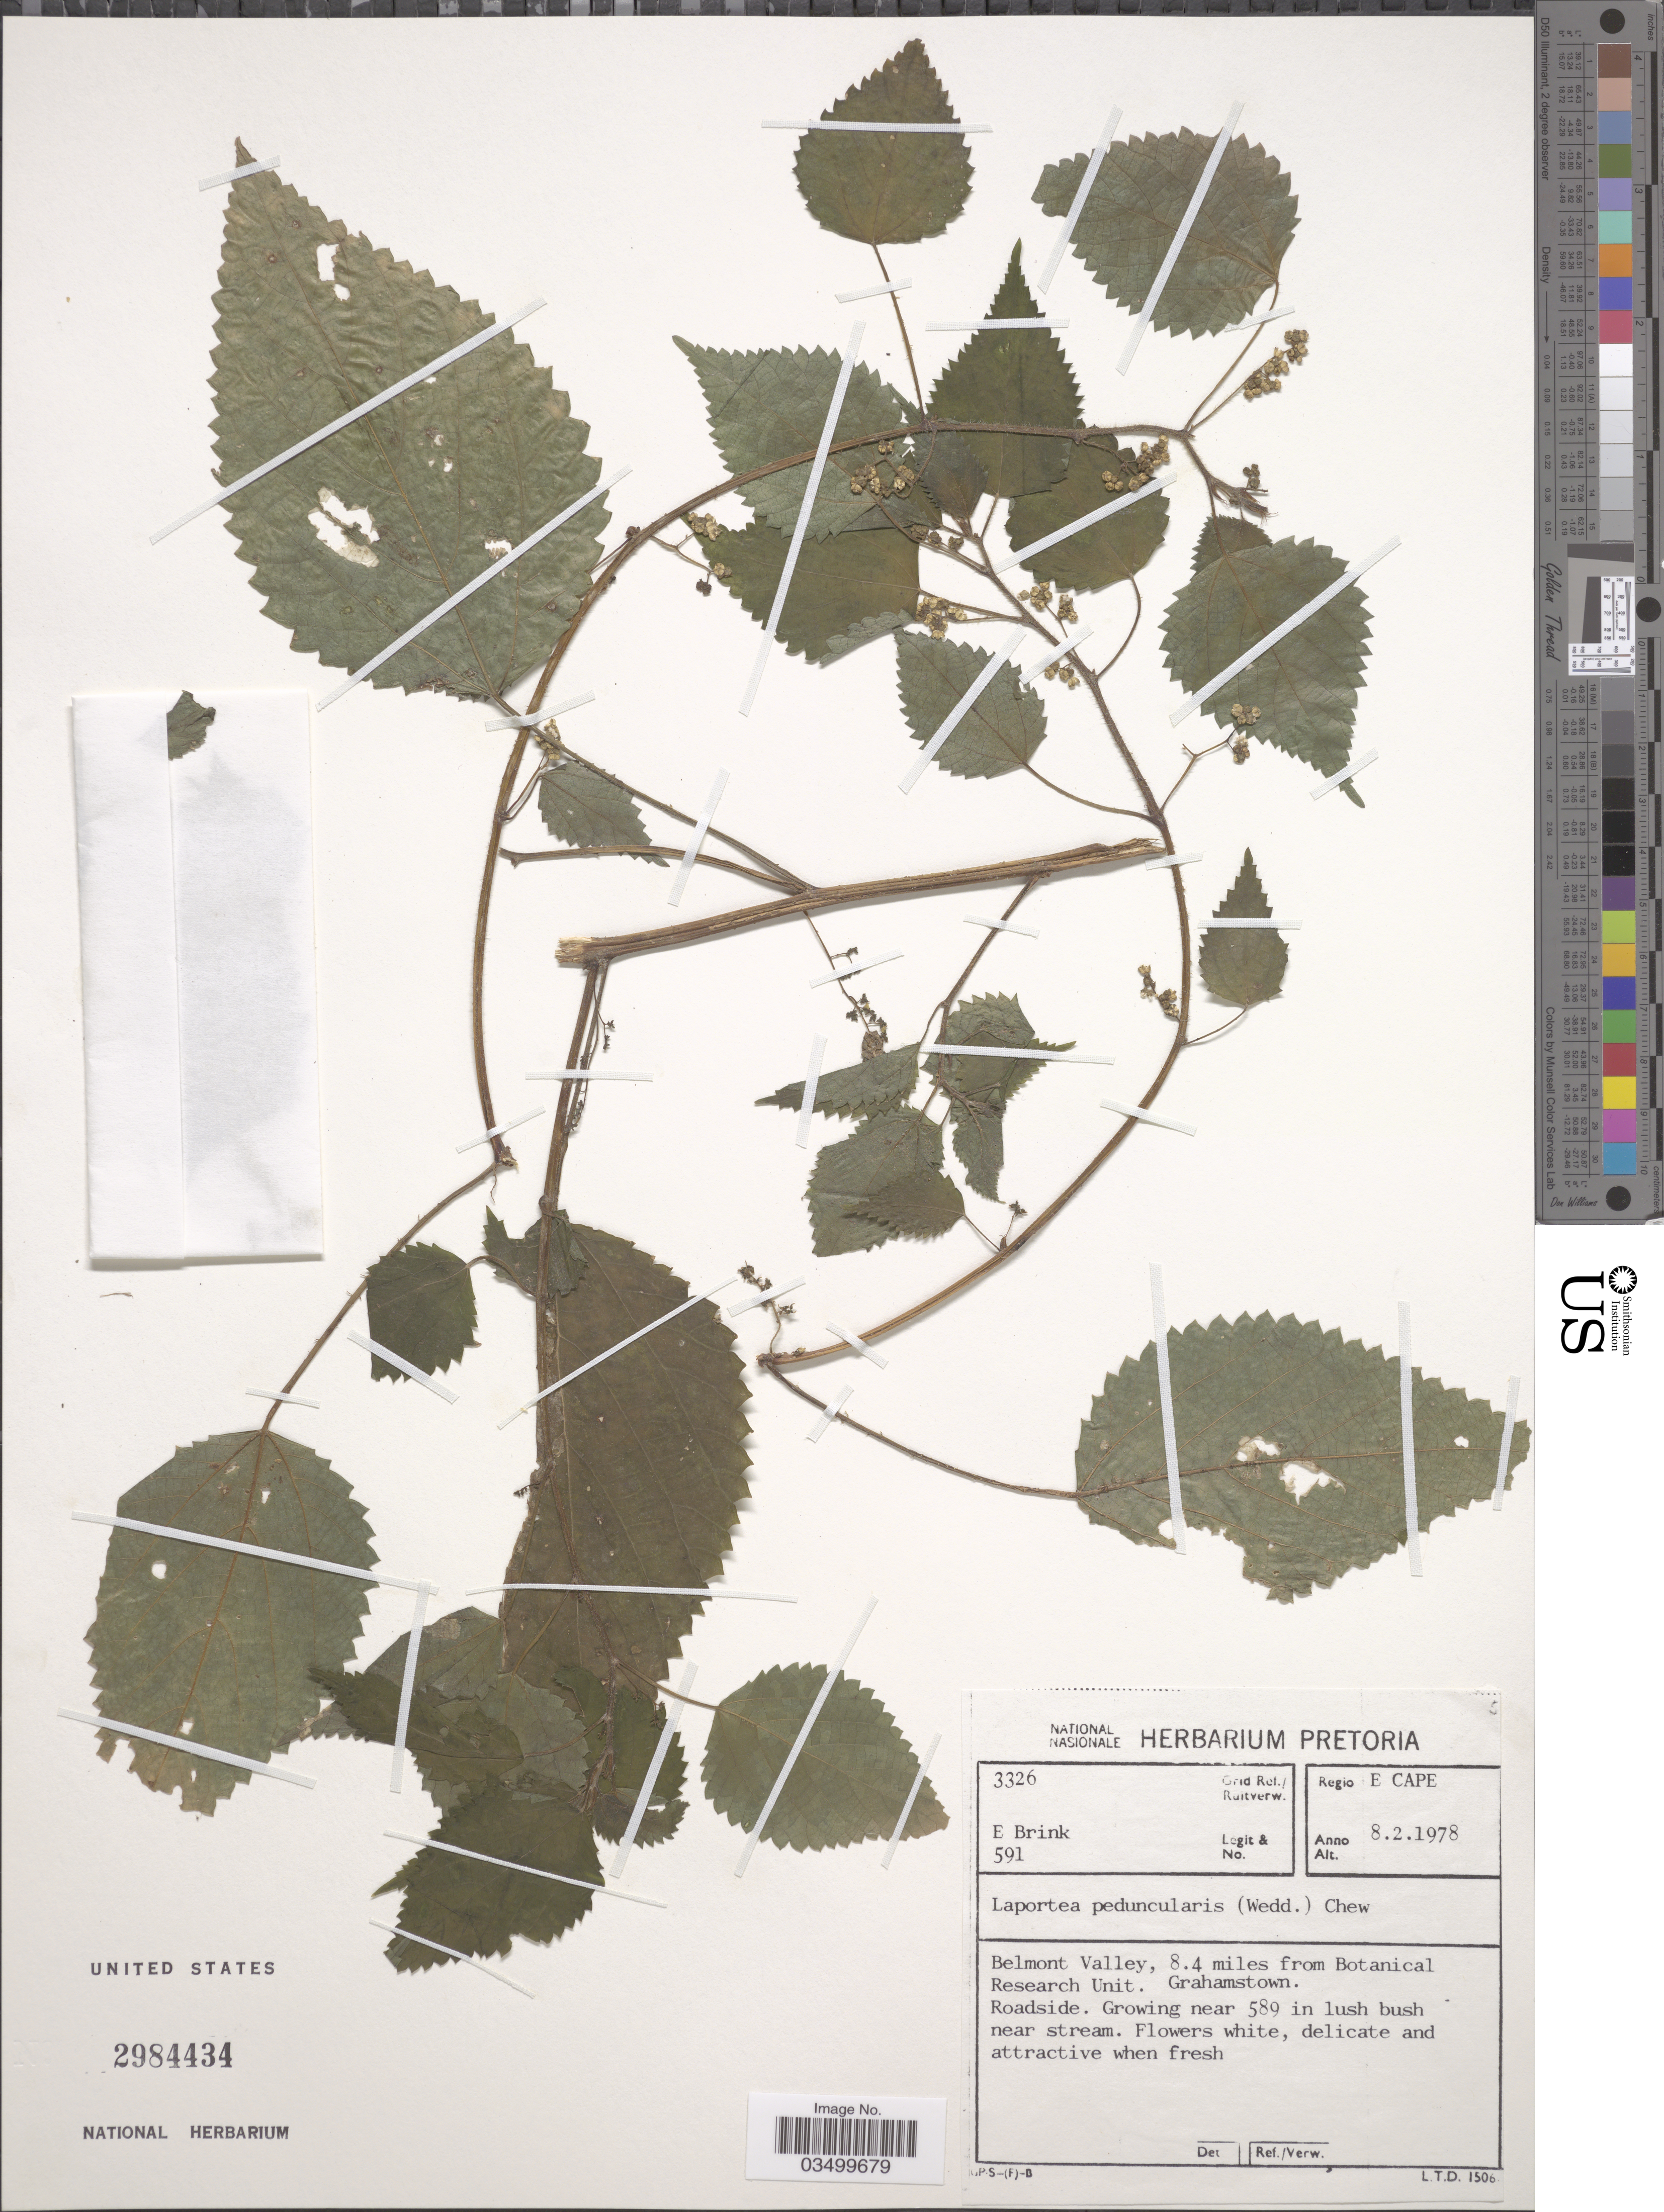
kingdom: Plantae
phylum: Tracheophyta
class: Magnoliopsida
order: Rosales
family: Urticaceae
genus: Laportea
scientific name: Laportea peduncularis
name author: (Wedd.) Chew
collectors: E. Brink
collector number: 591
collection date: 1978-02-08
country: South Africa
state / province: Eastern Cape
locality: Grid Ref./ Ruitverw 3326. Regio E Cape. Belmont Valley, 8.4 miles from Botanical Research Unit. Grahamstown.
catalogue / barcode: US 2984434